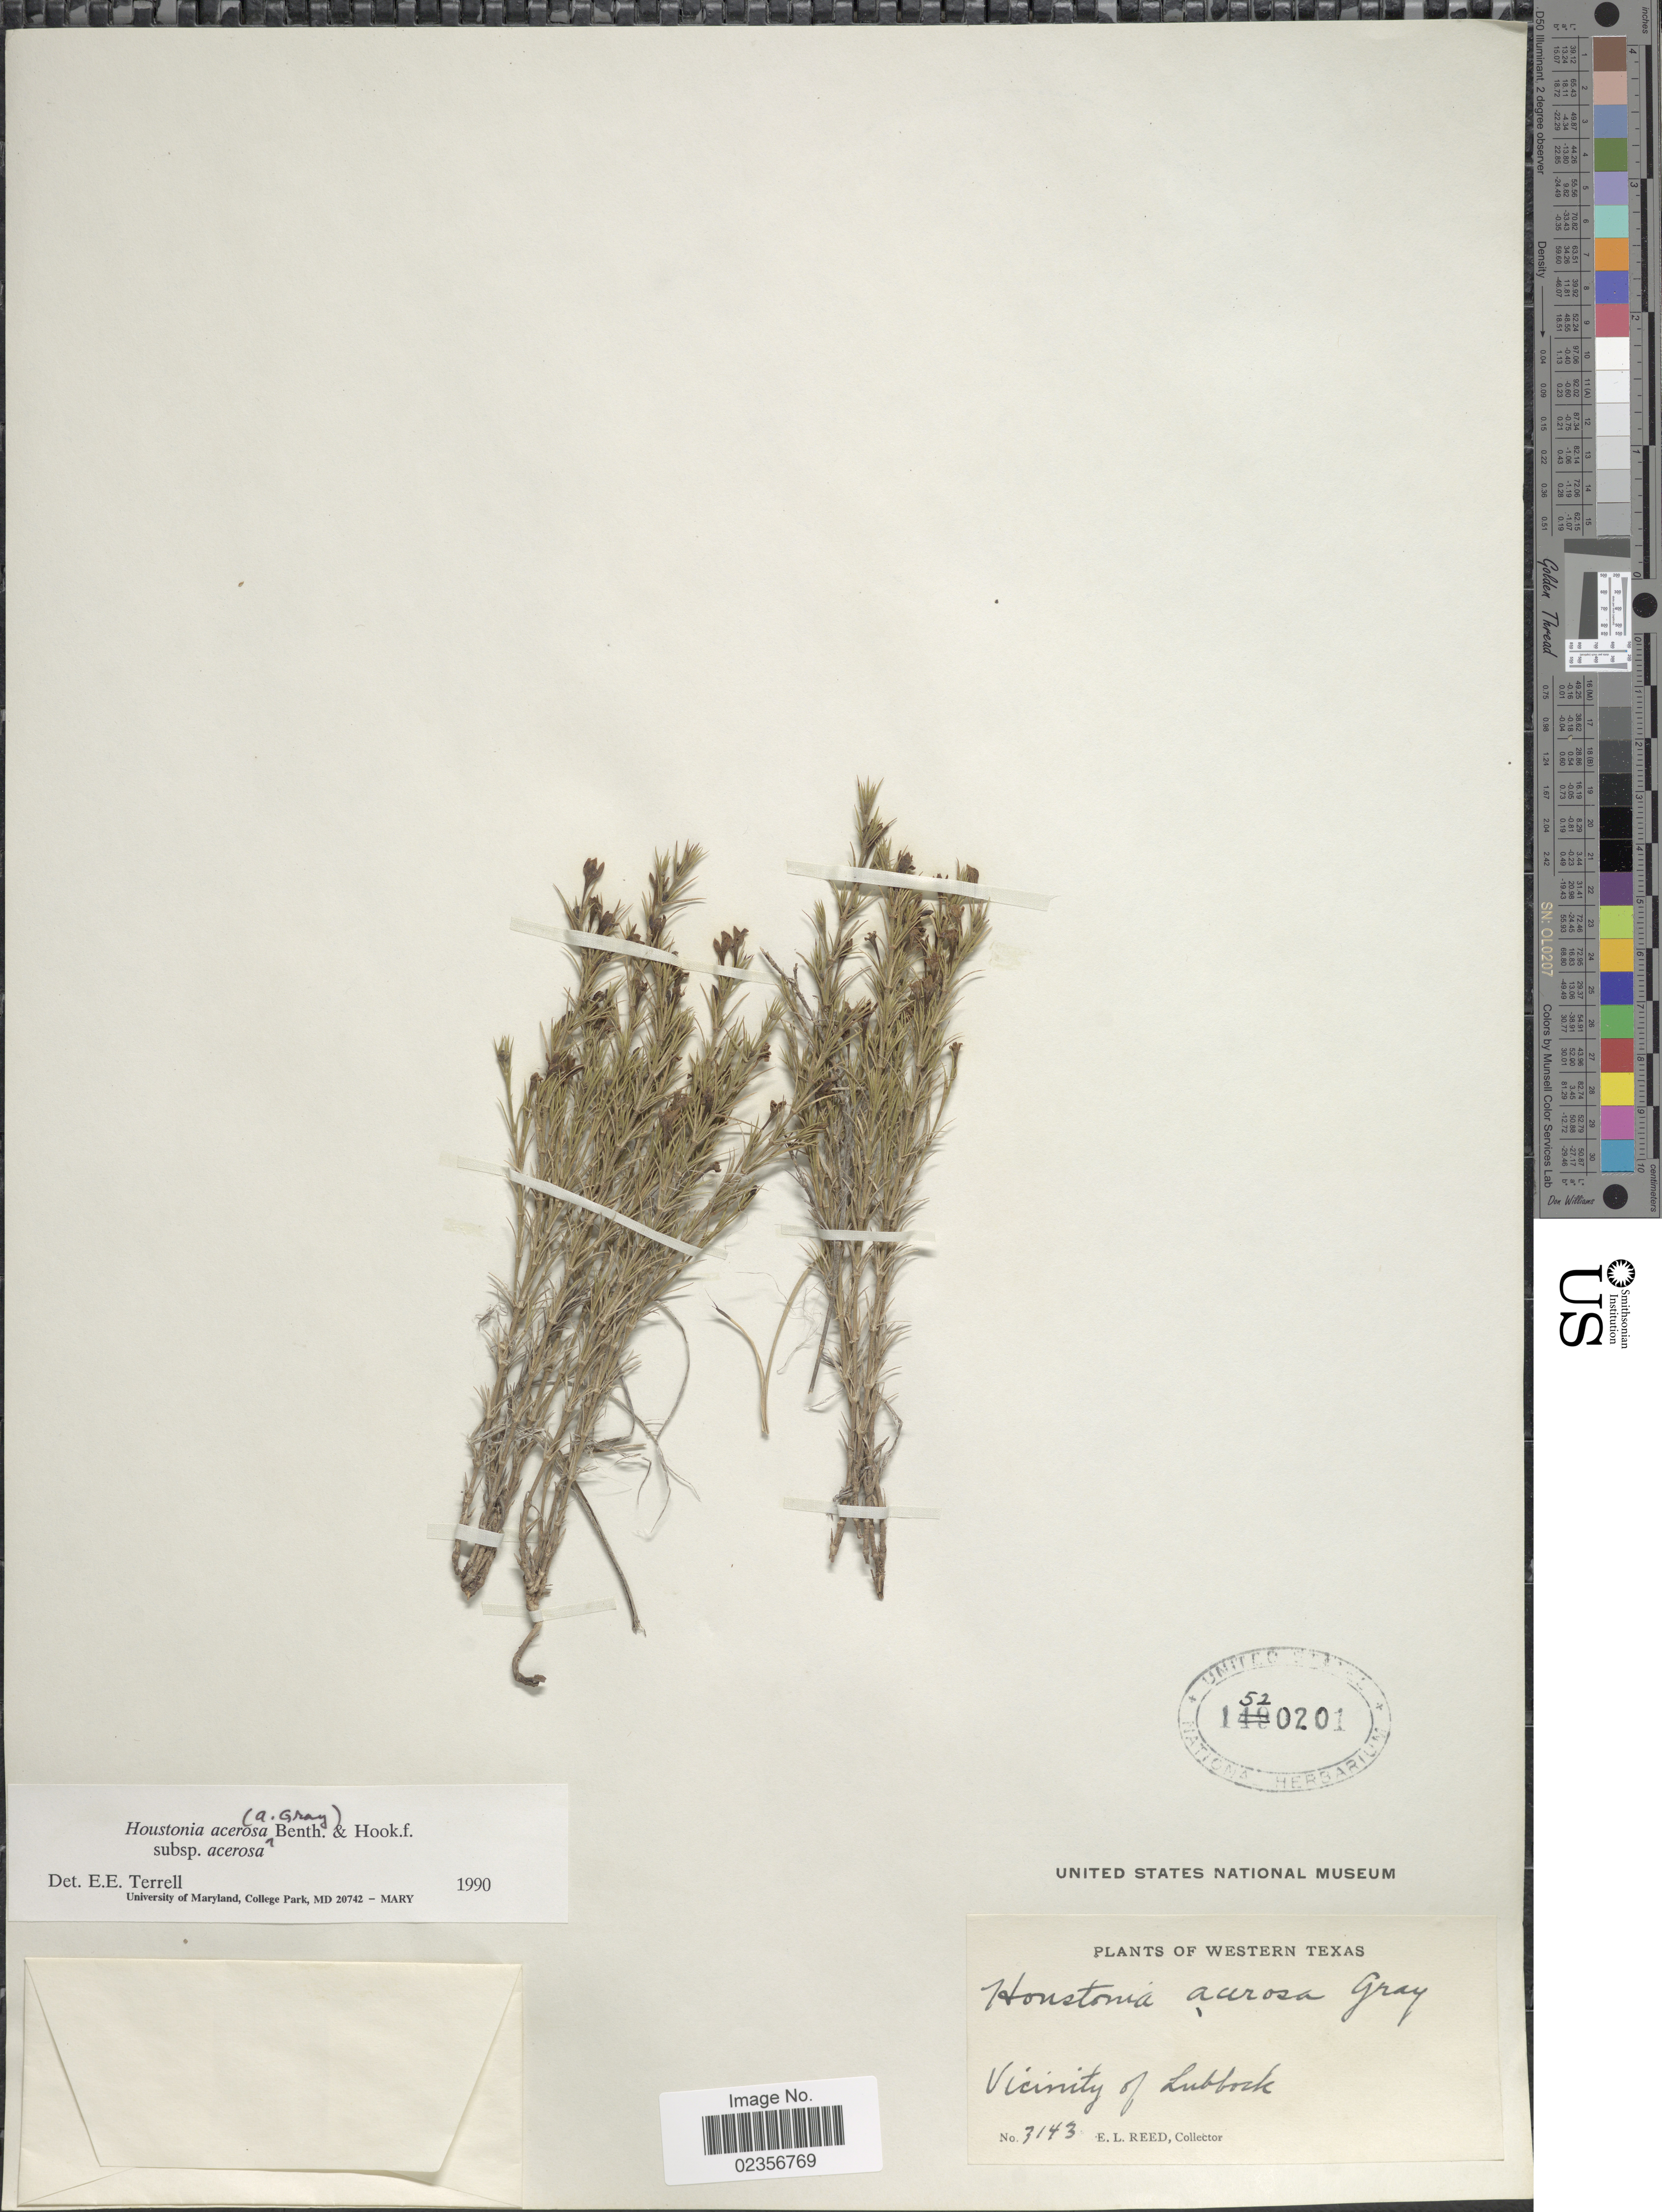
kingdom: Plantae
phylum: Tracheophyta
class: Magnoliopsida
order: Gentianales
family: Rubiaceae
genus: Houstonia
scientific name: Houstonia acerosa var. acerosa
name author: (A. Gray) Benth. & Hook. f.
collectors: E. Reed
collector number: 3143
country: United States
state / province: Texas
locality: Vicinity of Lubbock. Western Texas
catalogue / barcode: US 1520201